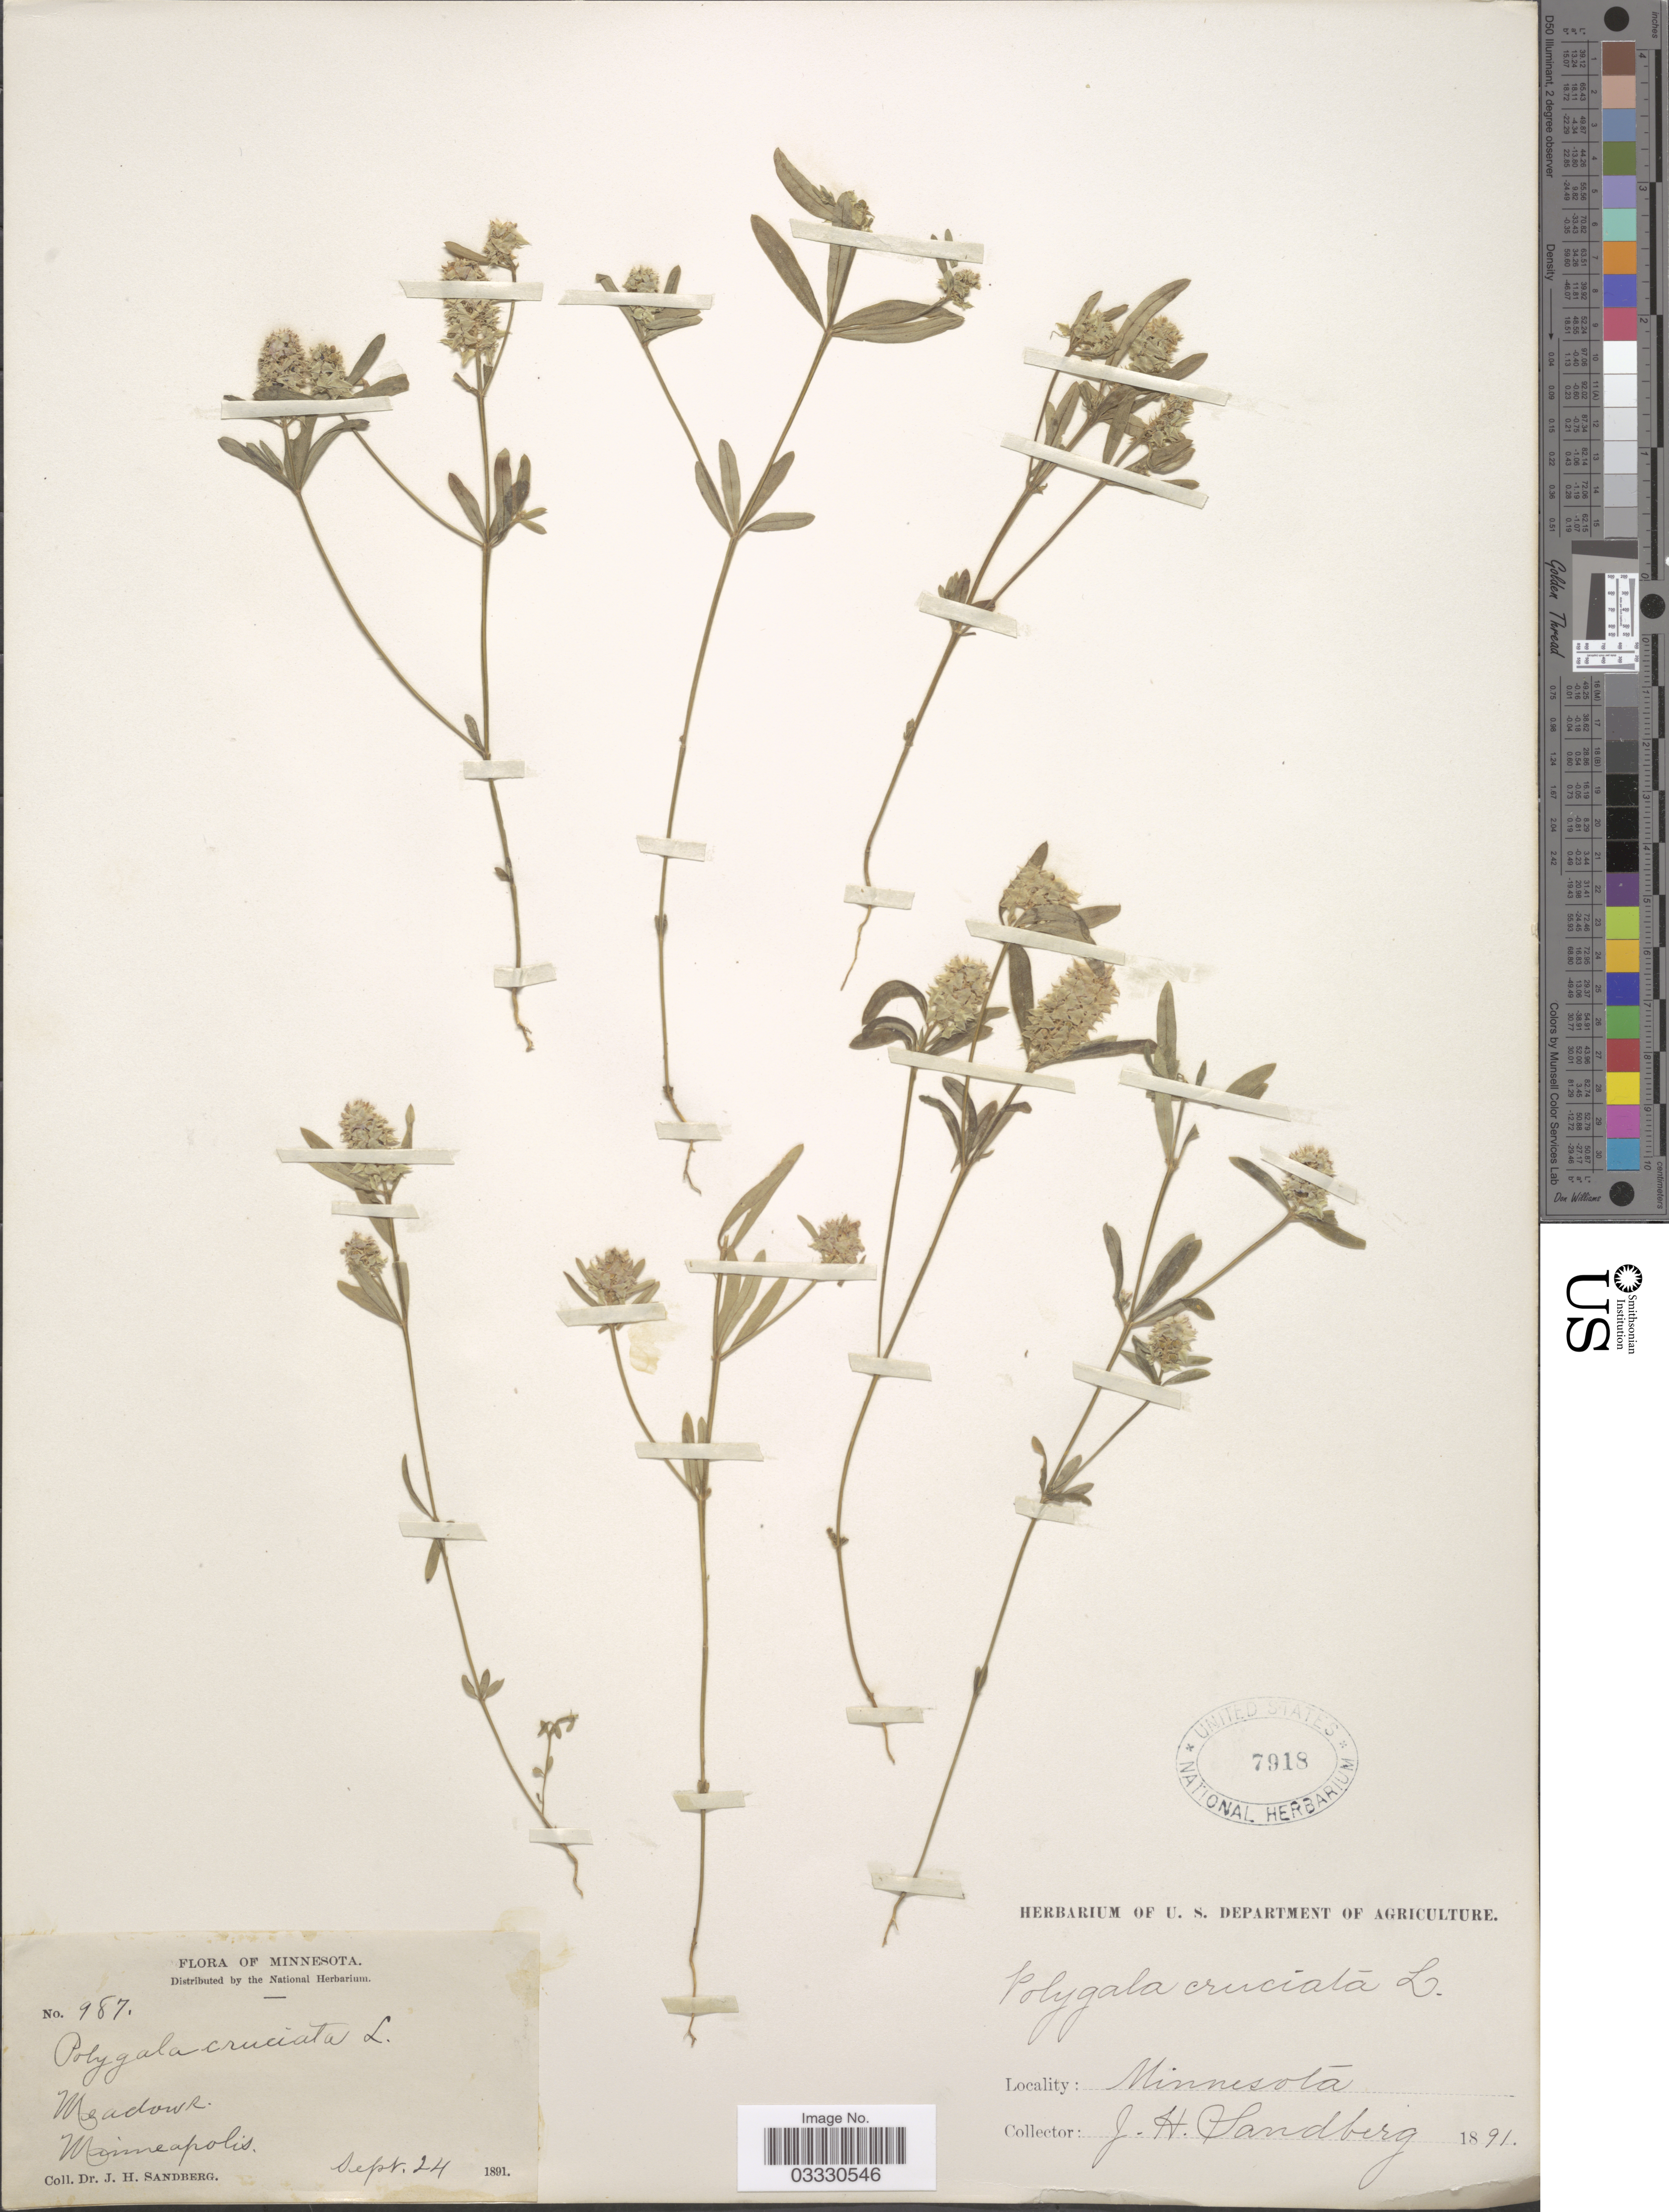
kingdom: Plantae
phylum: Tracheophyta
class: Magnoliopsida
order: Fabales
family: Polygalaceae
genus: Polygala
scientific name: Polygala cruciata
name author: L.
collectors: J. H. Sandberg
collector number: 987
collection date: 1891-09-24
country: United States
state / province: Minnesota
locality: Meadows, Minneapolis.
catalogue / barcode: US 7918